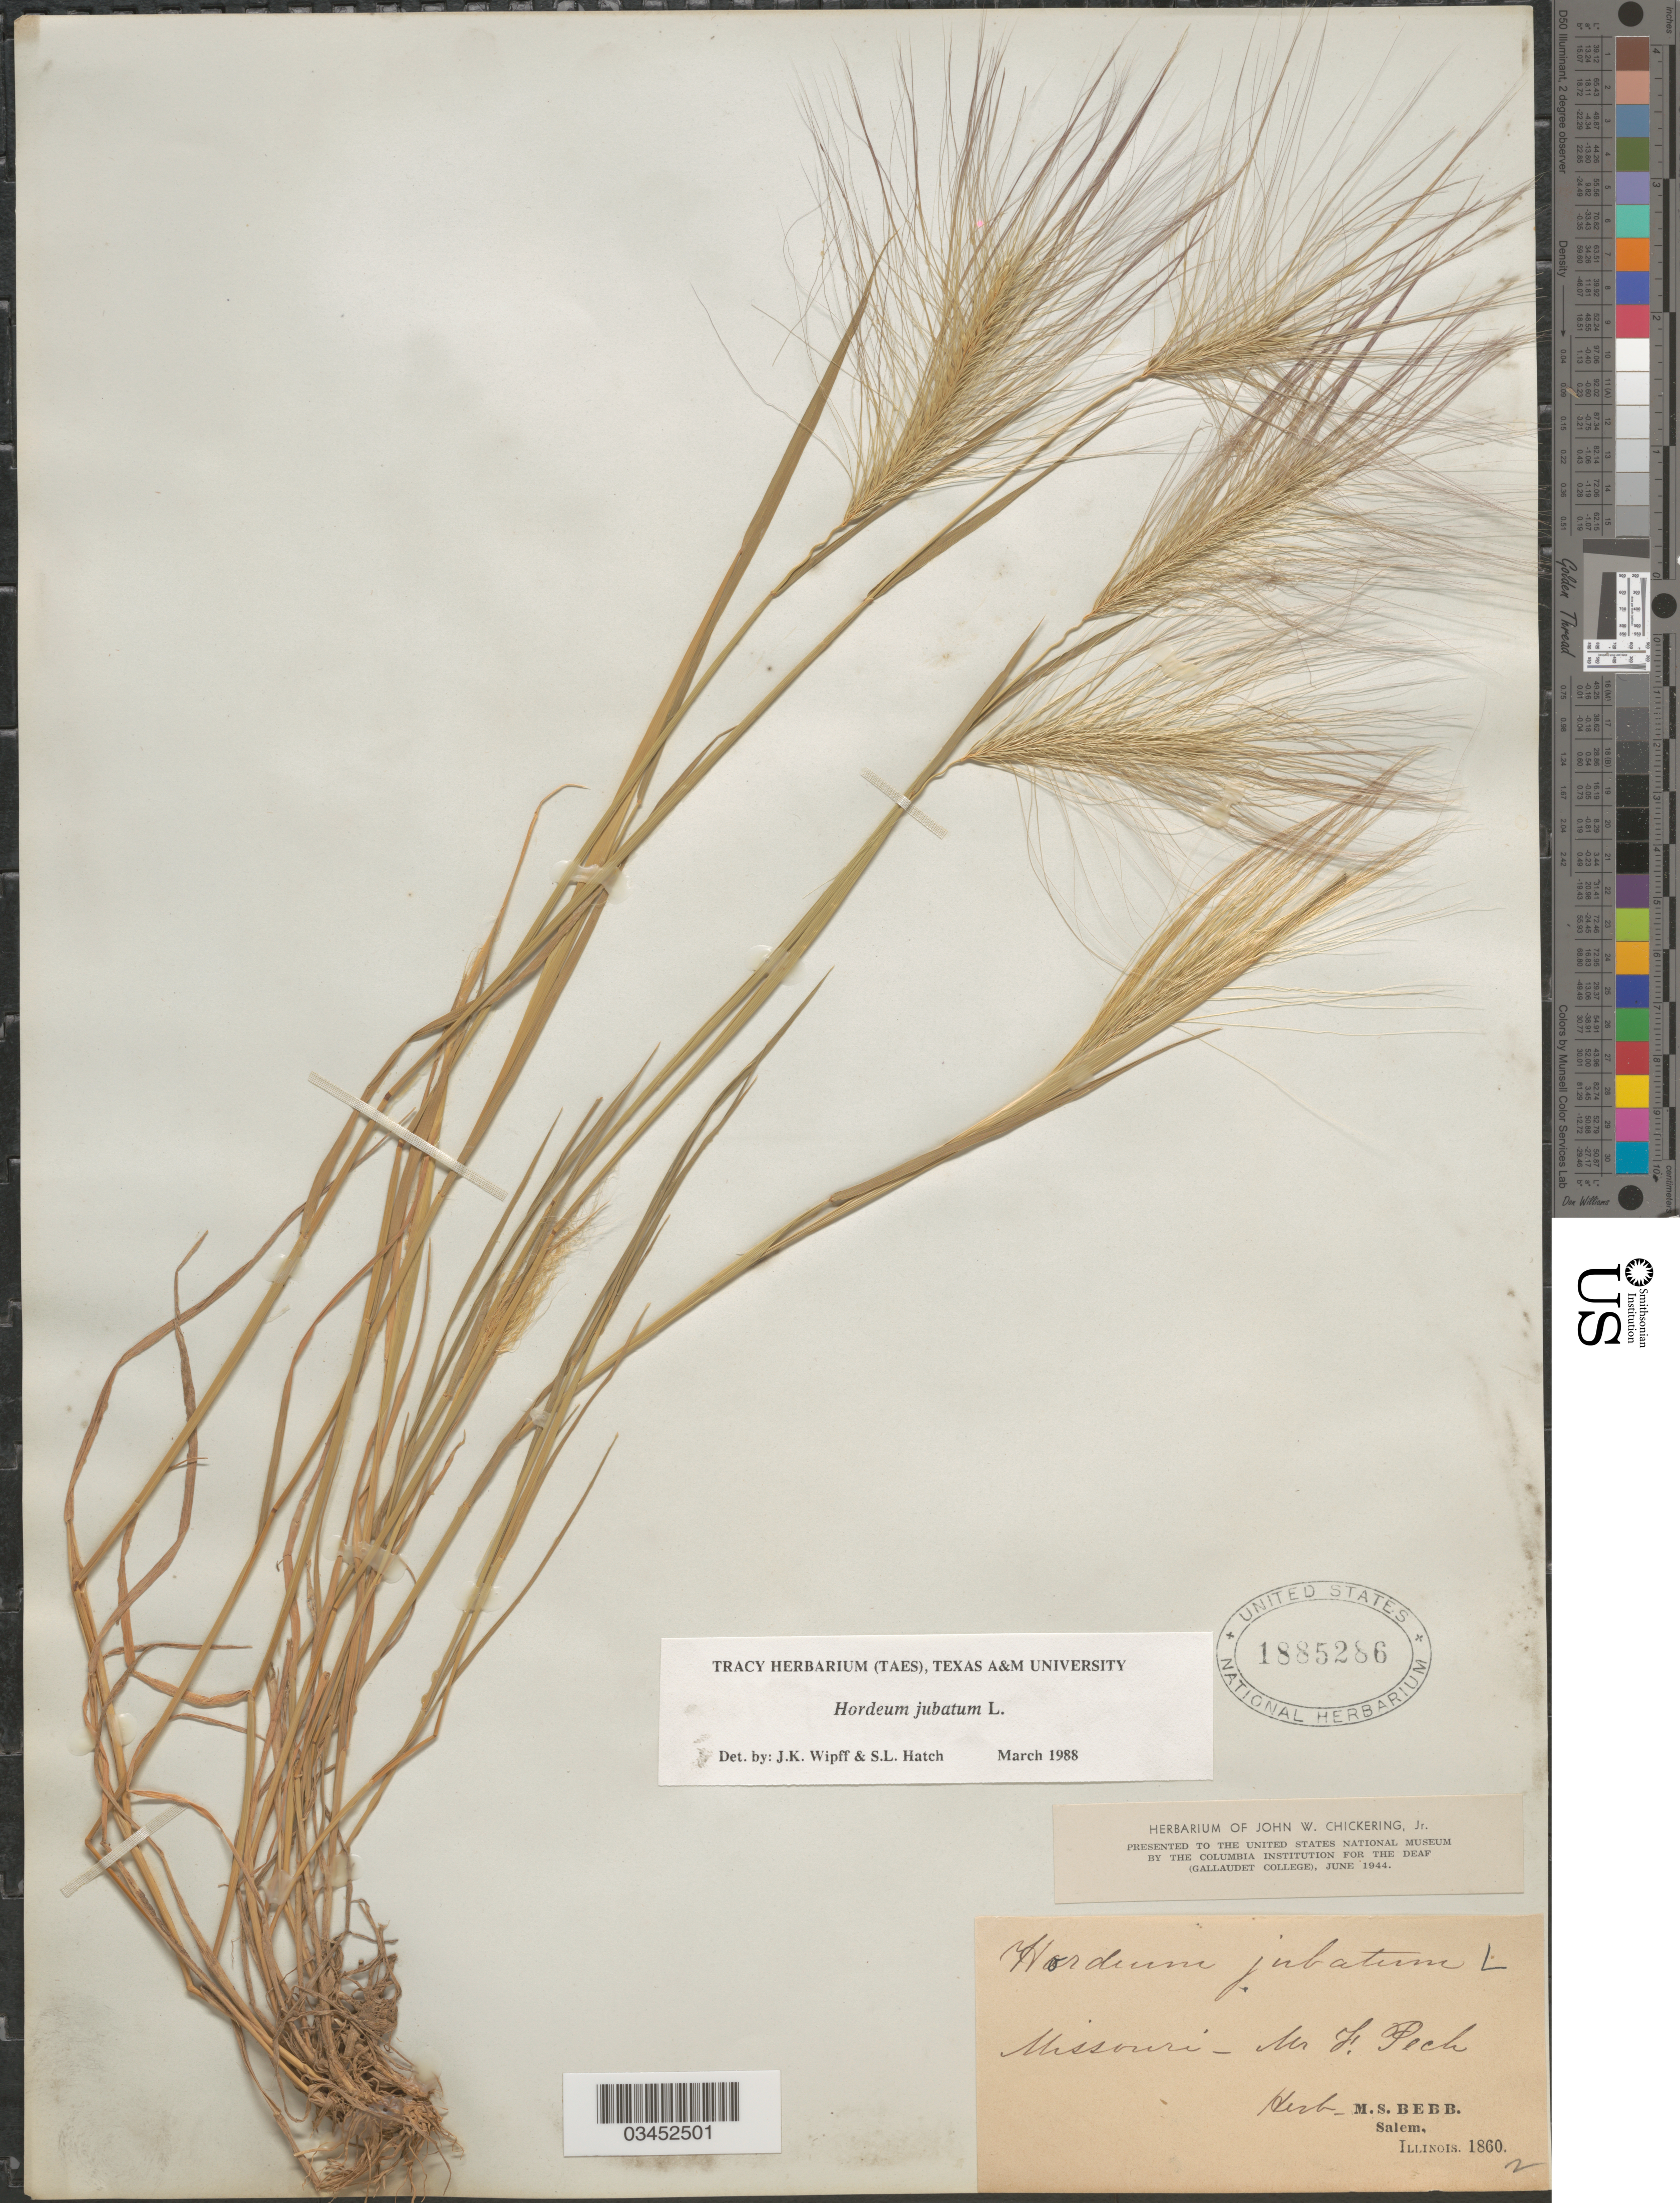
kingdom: Plantae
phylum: Tracheophyta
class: Liliopsida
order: Poales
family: Poaceae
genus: Hordeum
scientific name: Hordeum jubatum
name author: L.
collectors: F. Pech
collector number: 2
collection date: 1860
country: United States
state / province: Missouri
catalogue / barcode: US 1885286